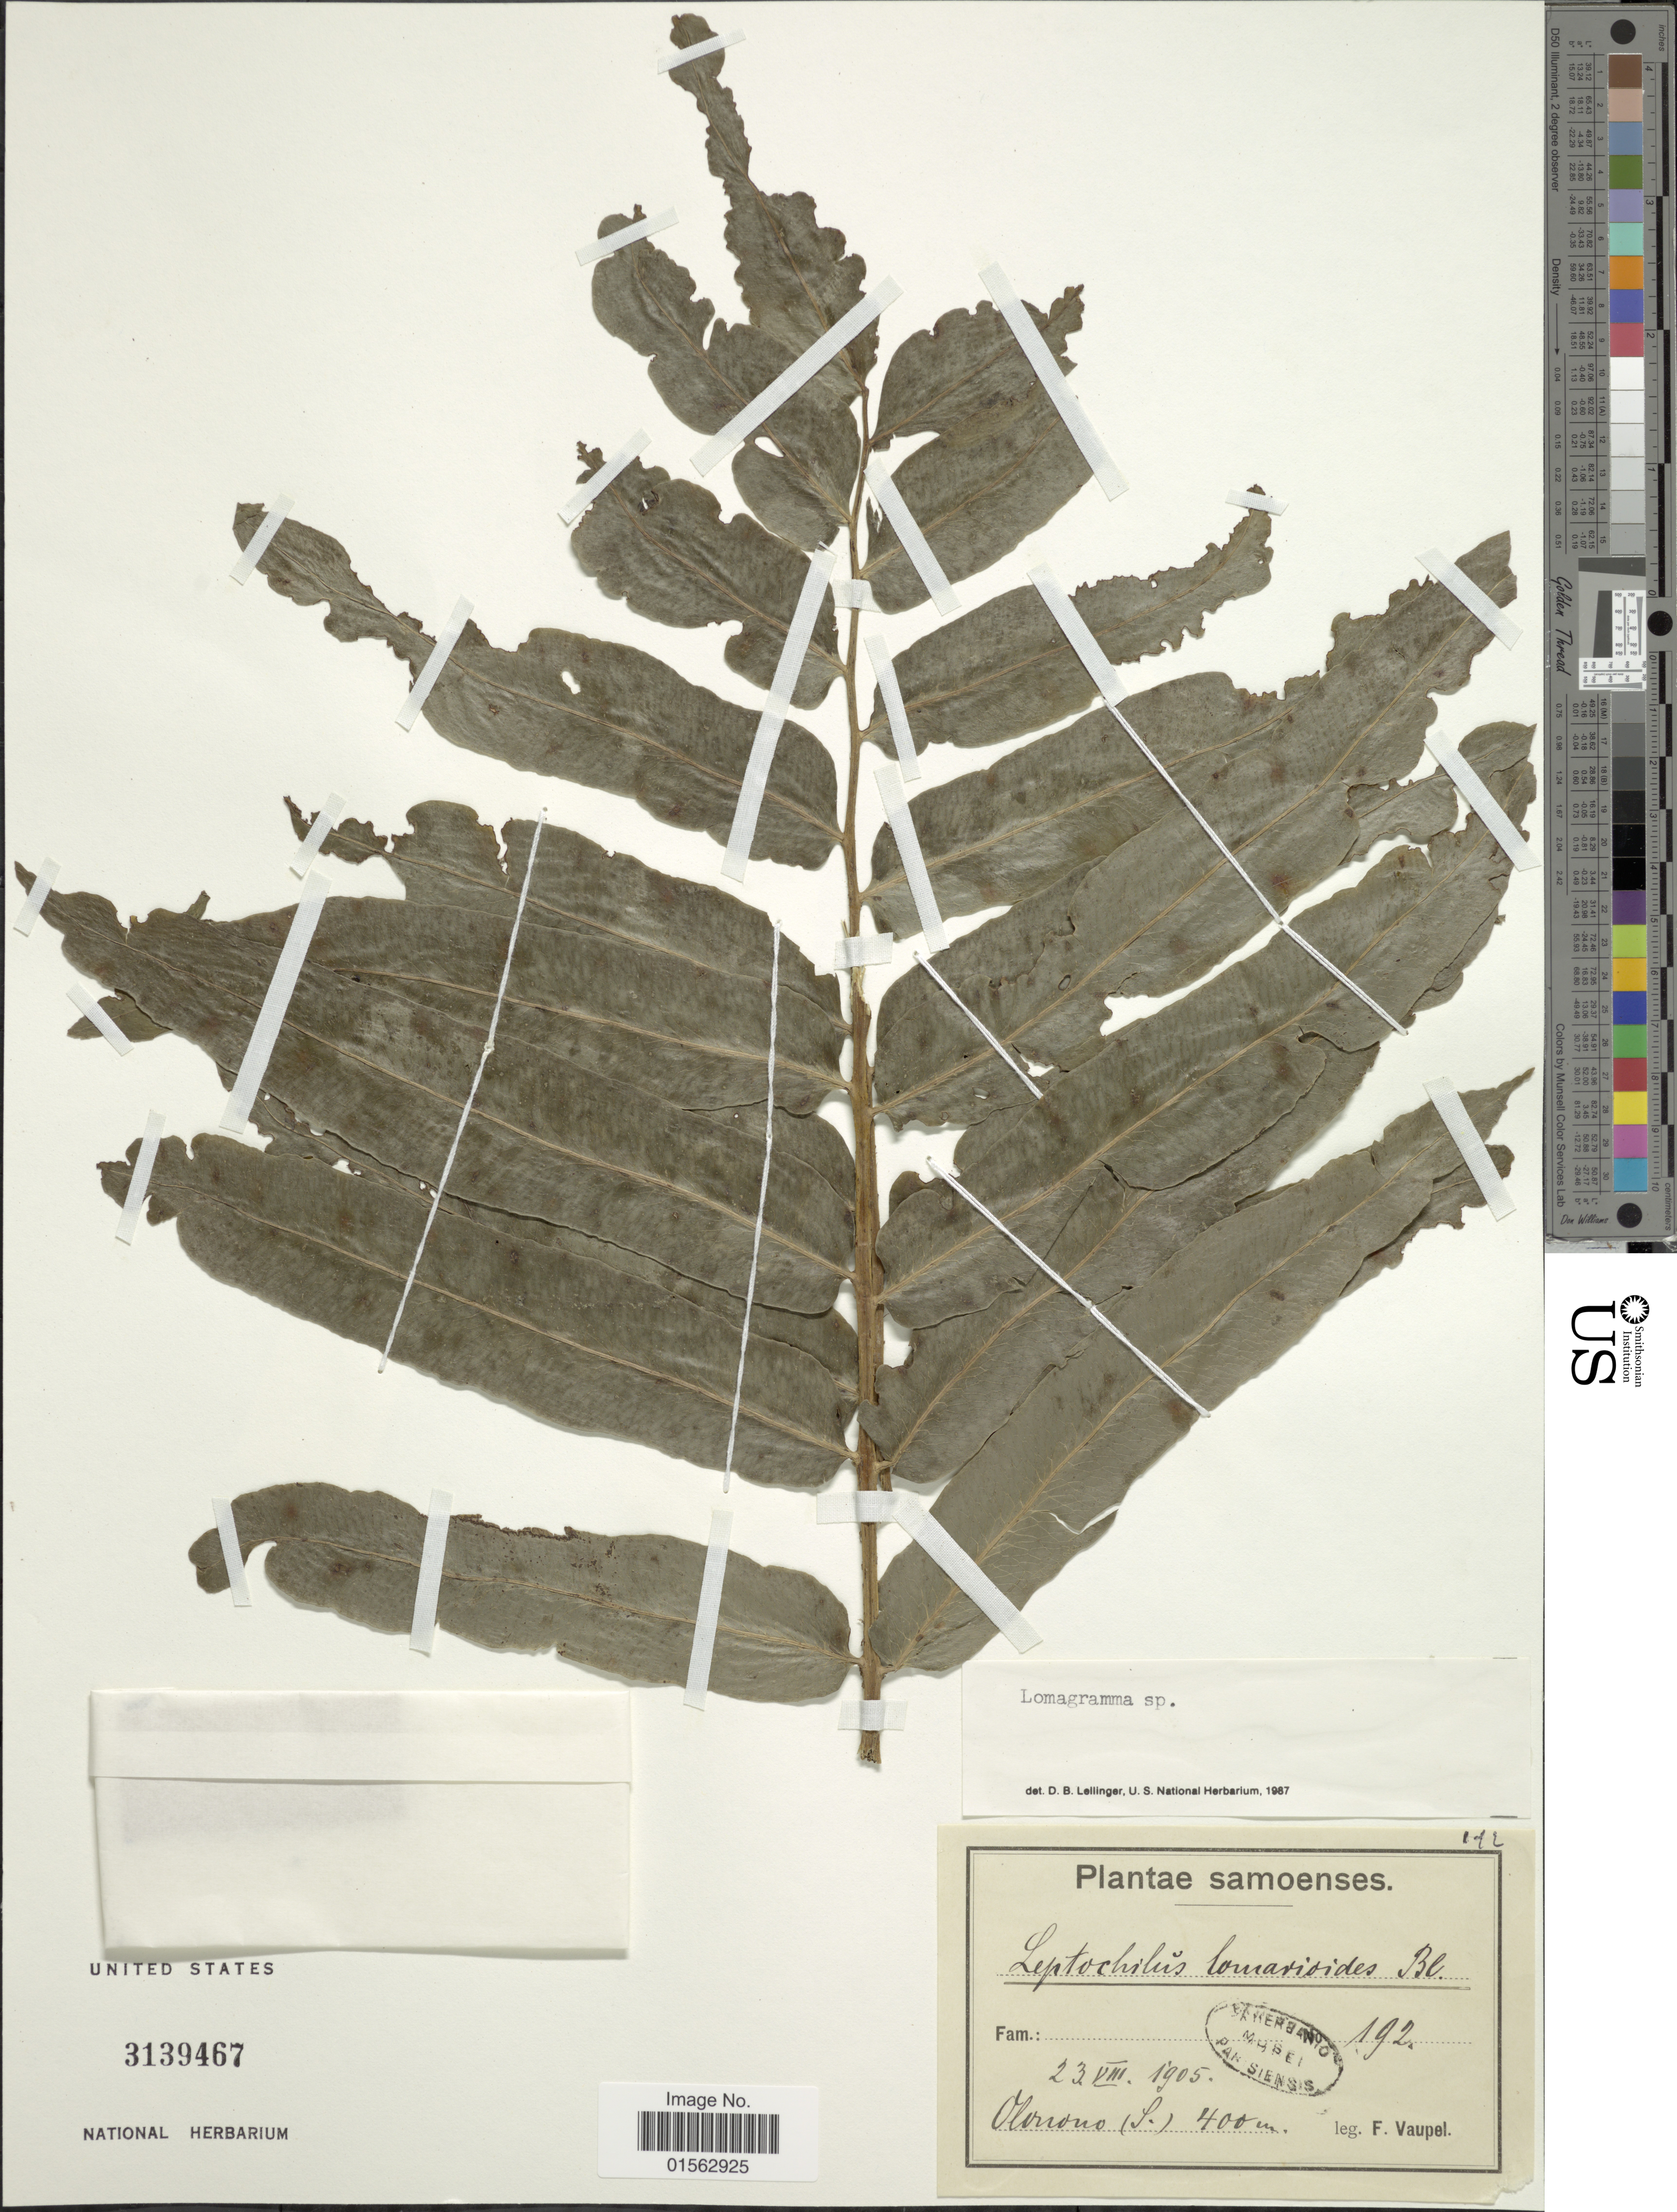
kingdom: Plantae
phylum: Tracheophyta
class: Polypodiopsida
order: Polypodiales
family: Dryopteridaceae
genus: Lomagramma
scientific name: Lomagramma sp.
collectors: F. Vaupel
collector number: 192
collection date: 1905-08-23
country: Samoa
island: Upolu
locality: Samoenses, Olonono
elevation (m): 400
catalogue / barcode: US 3139467